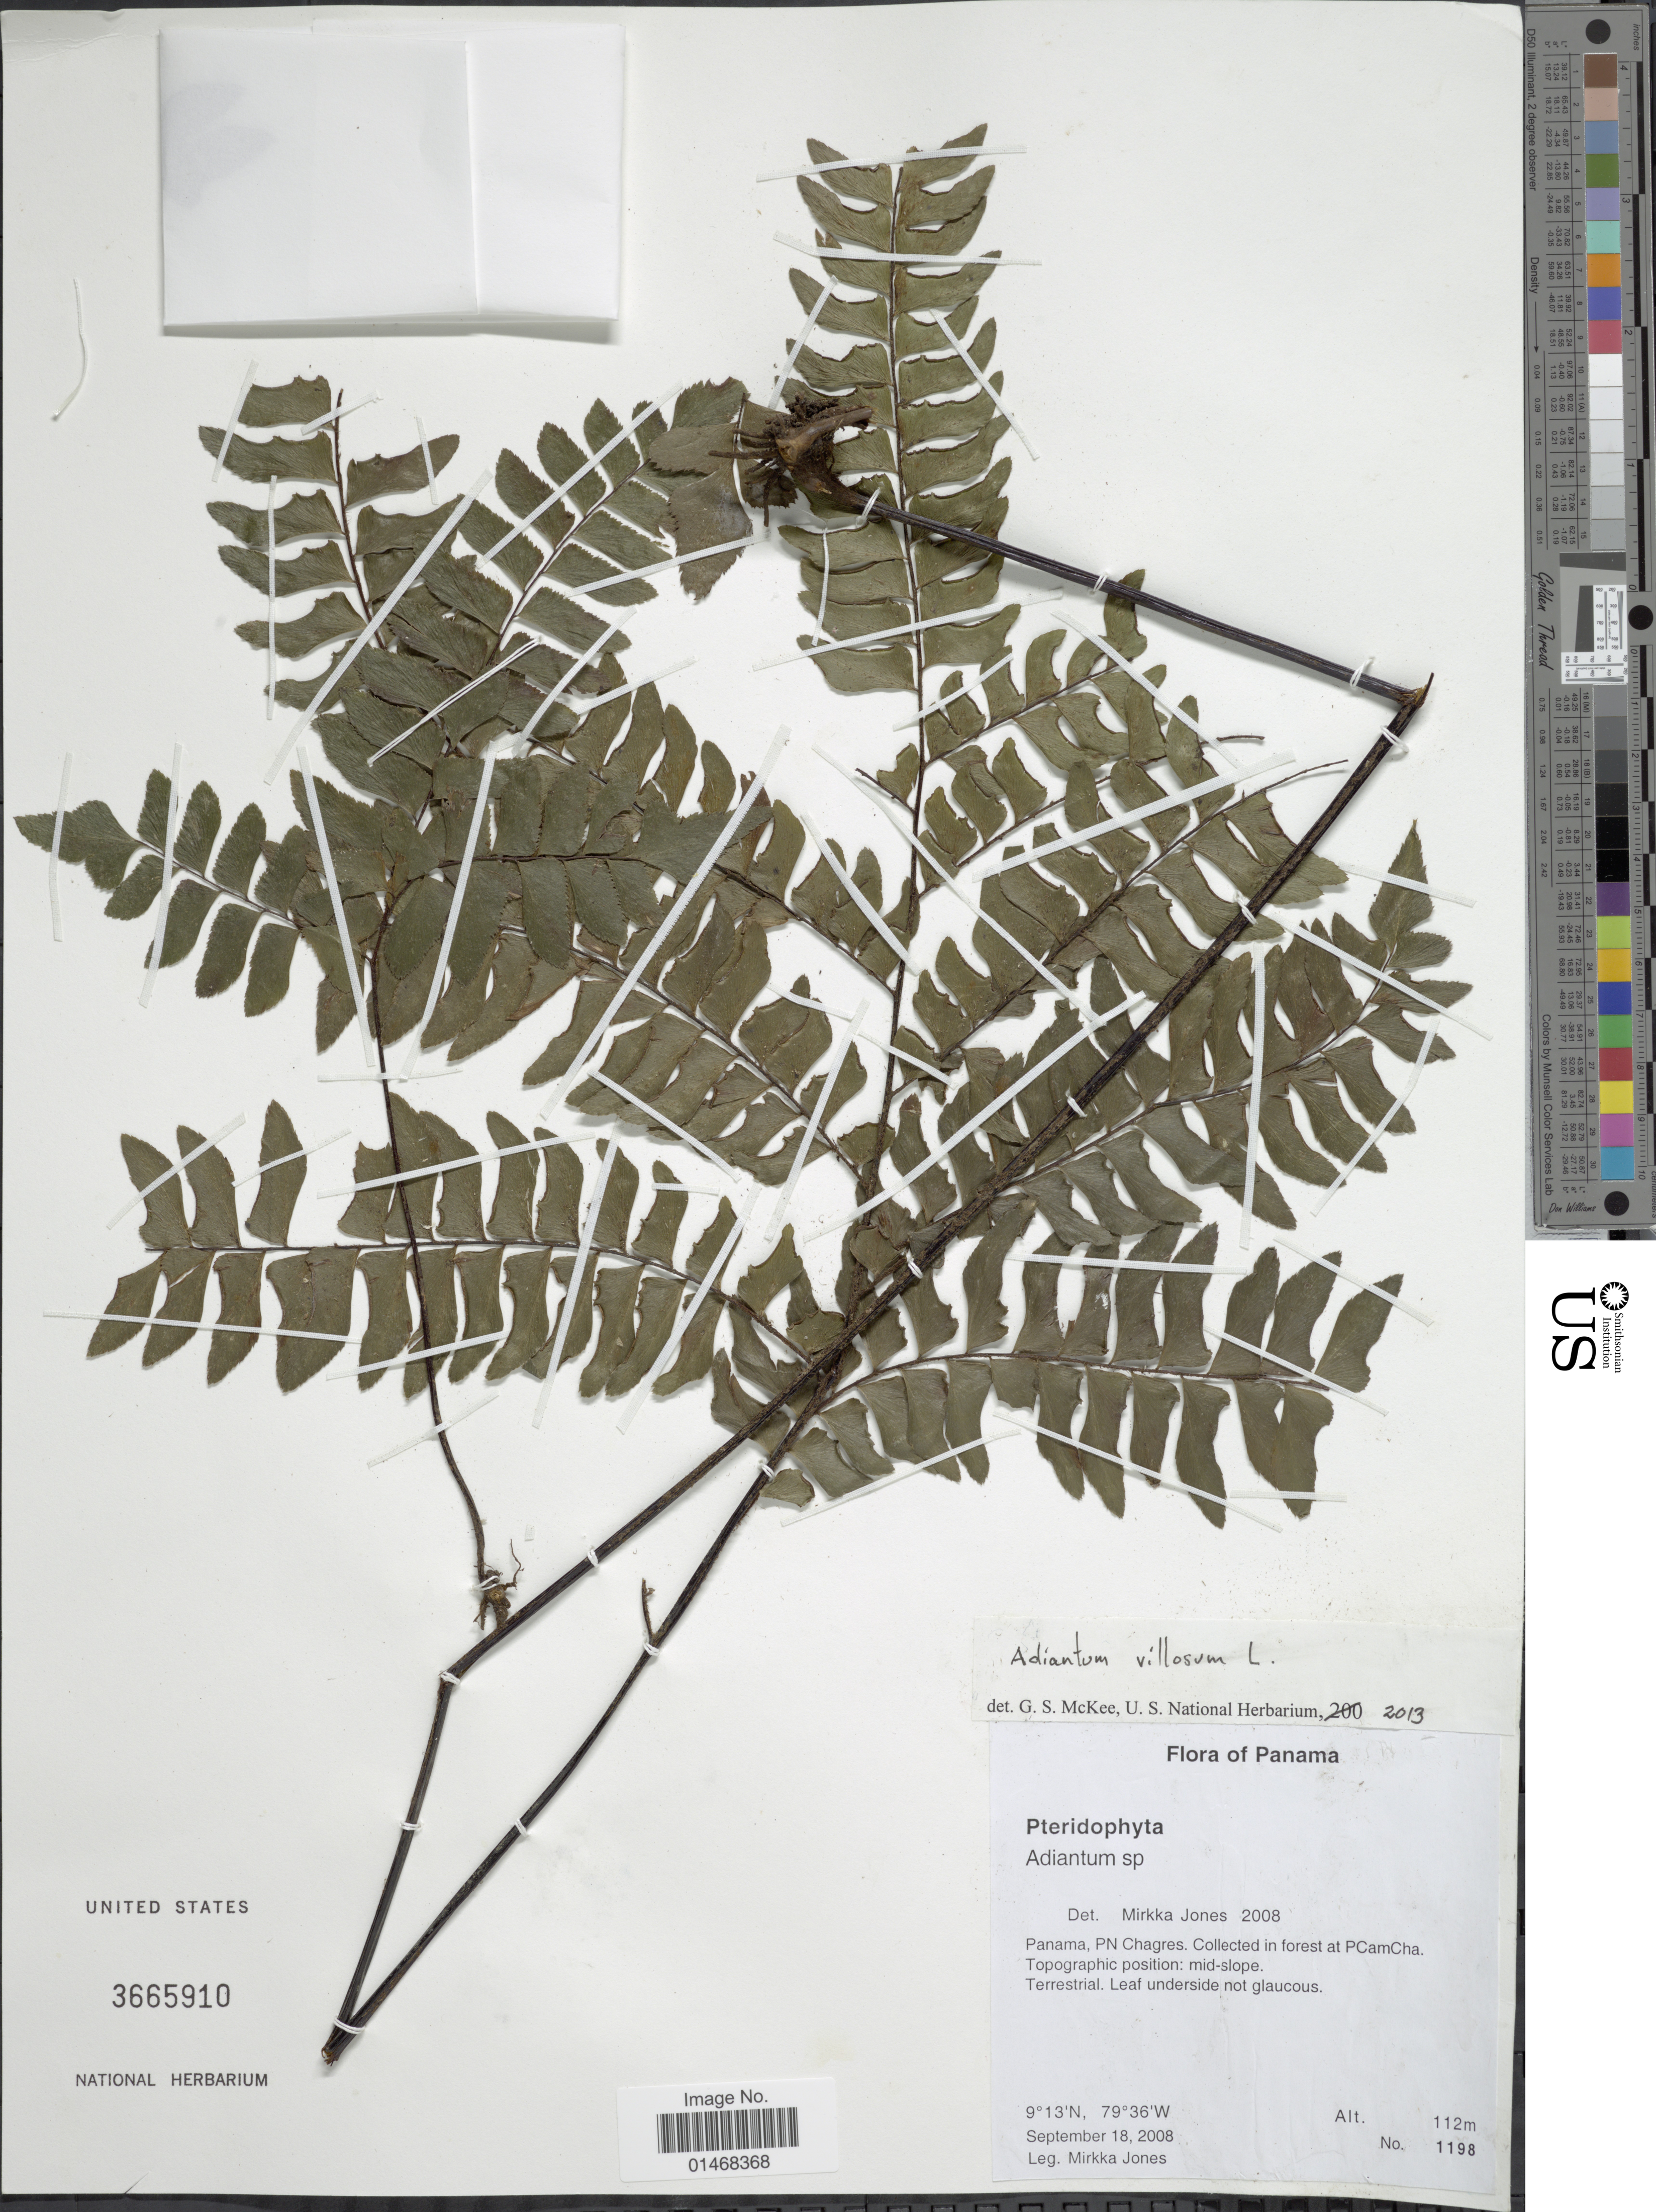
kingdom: Plantae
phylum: Tracheophyta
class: Polypodiopsida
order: Polypodiales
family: Pteridaceae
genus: Adiantum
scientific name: Adiantum villosum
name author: L.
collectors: M. Jones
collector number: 1198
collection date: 2008-09-18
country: Panama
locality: PN Chagres, Collected in forest at PCamCha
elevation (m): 112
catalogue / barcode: US 3665910